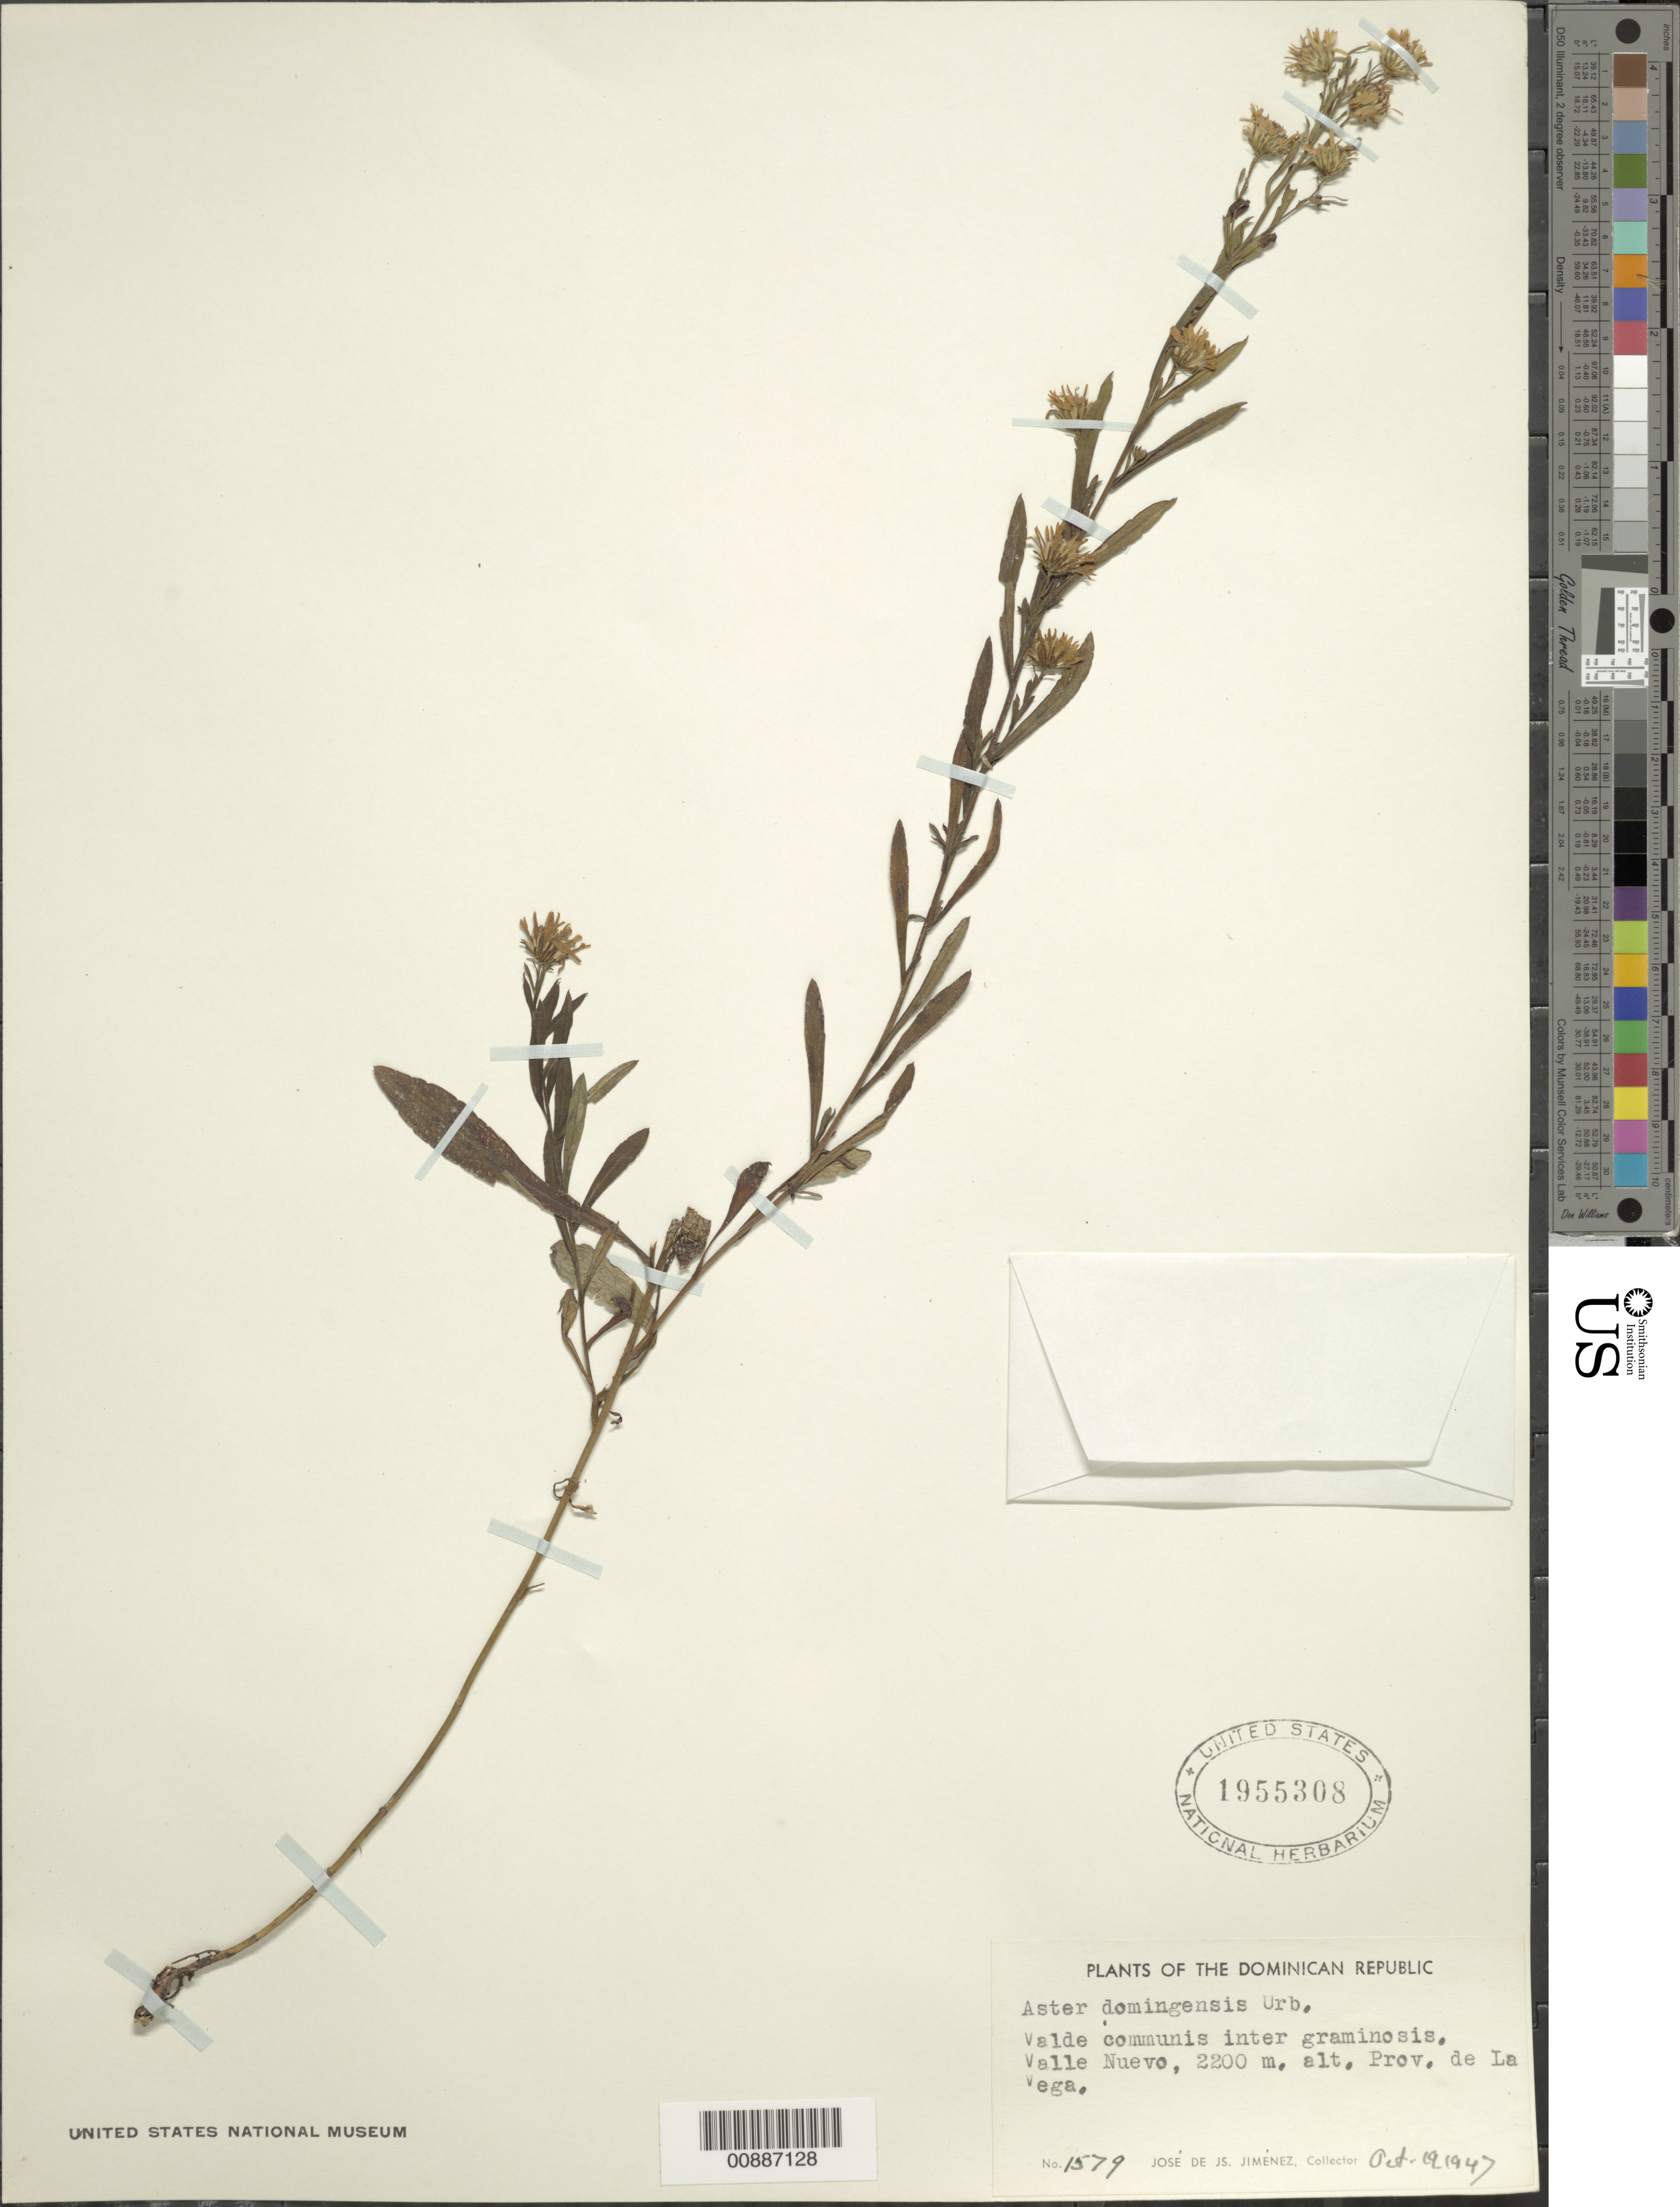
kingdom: Plantae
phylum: Tracheophyta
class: Magnoliopsida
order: Asterales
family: Asteraceae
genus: Symphyotrichum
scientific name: Symphyotrichum domingensis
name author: (Urb.) G.L. Nesom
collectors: J. J. Jiménez Almonte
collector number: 1579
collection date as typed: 19 Oct 1947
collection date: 1947-10-19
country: Dominican Republic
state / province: La Vega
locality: Valle Nuevo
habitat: Valde communis inter graminosis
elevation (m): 2200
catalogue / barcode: US 1955308